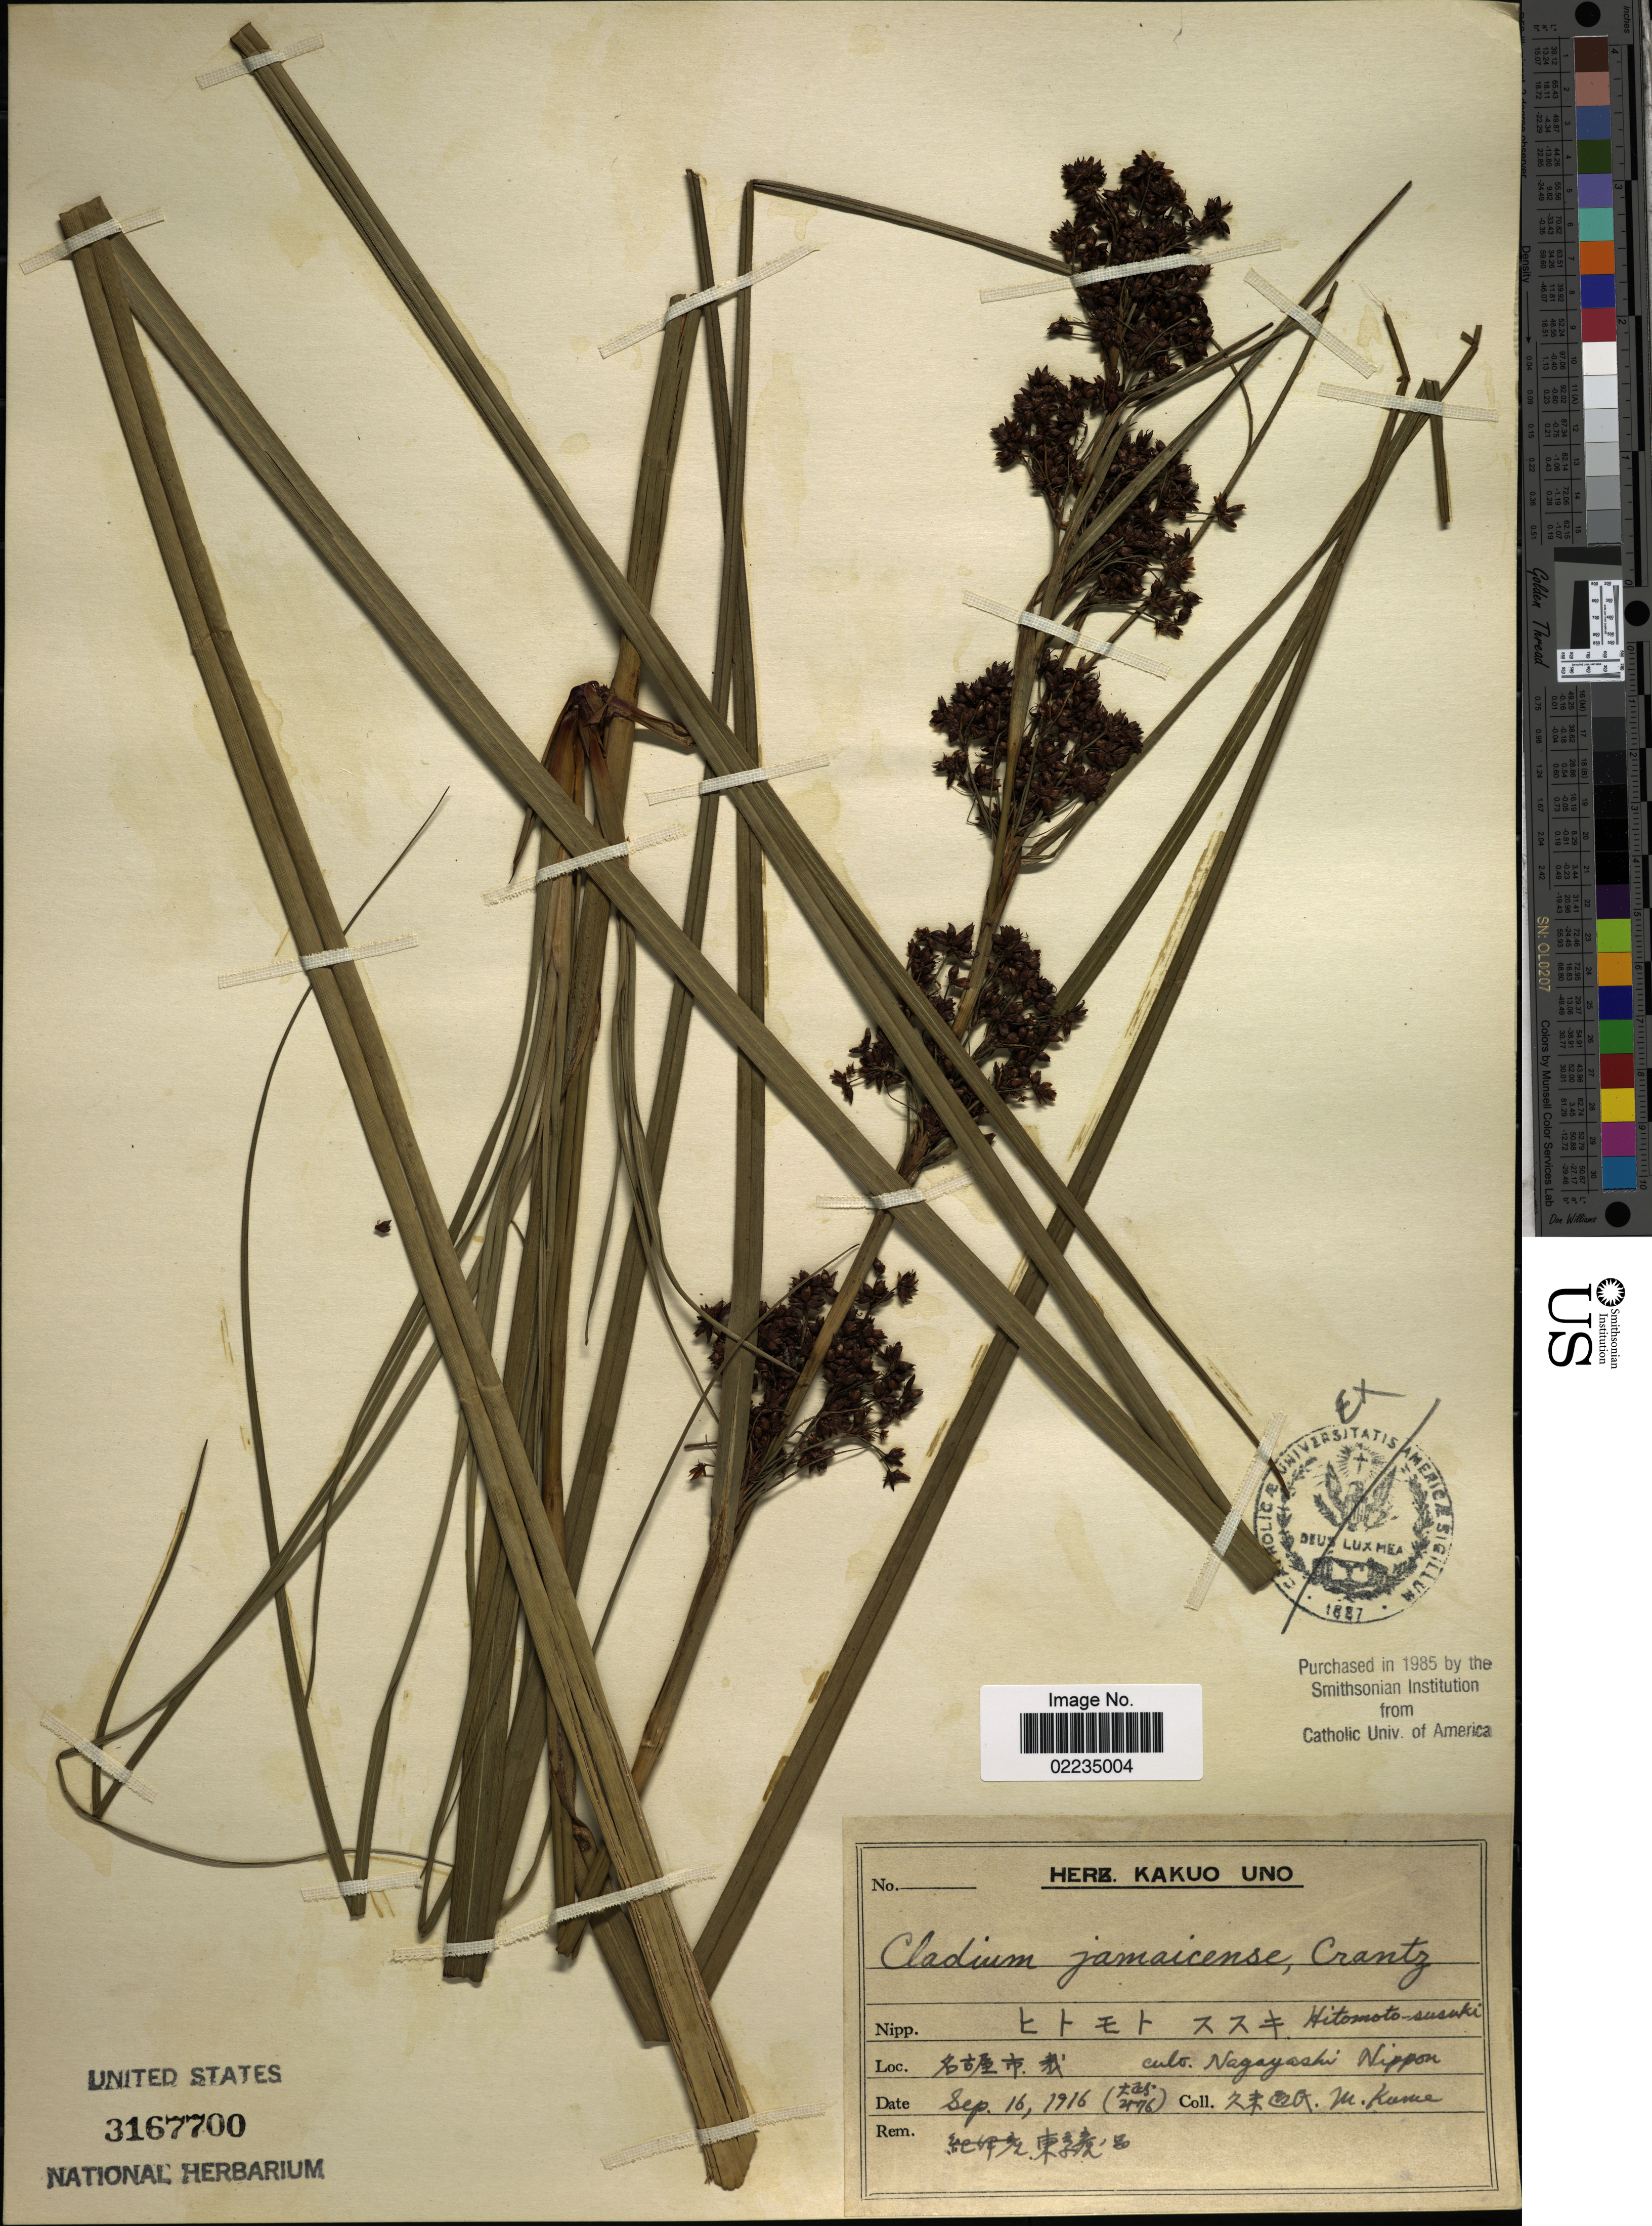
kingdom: Plantae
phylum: Tracheophyta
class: Liliopsida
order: Poales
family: Cyperaceae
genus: Cladium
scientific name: Cladium jamaicense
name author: Crantz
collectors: M. Kume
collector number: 476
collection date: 1916-09-16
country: Japan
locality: Culo. Nagayashi Nippon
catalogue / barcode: US 3167700